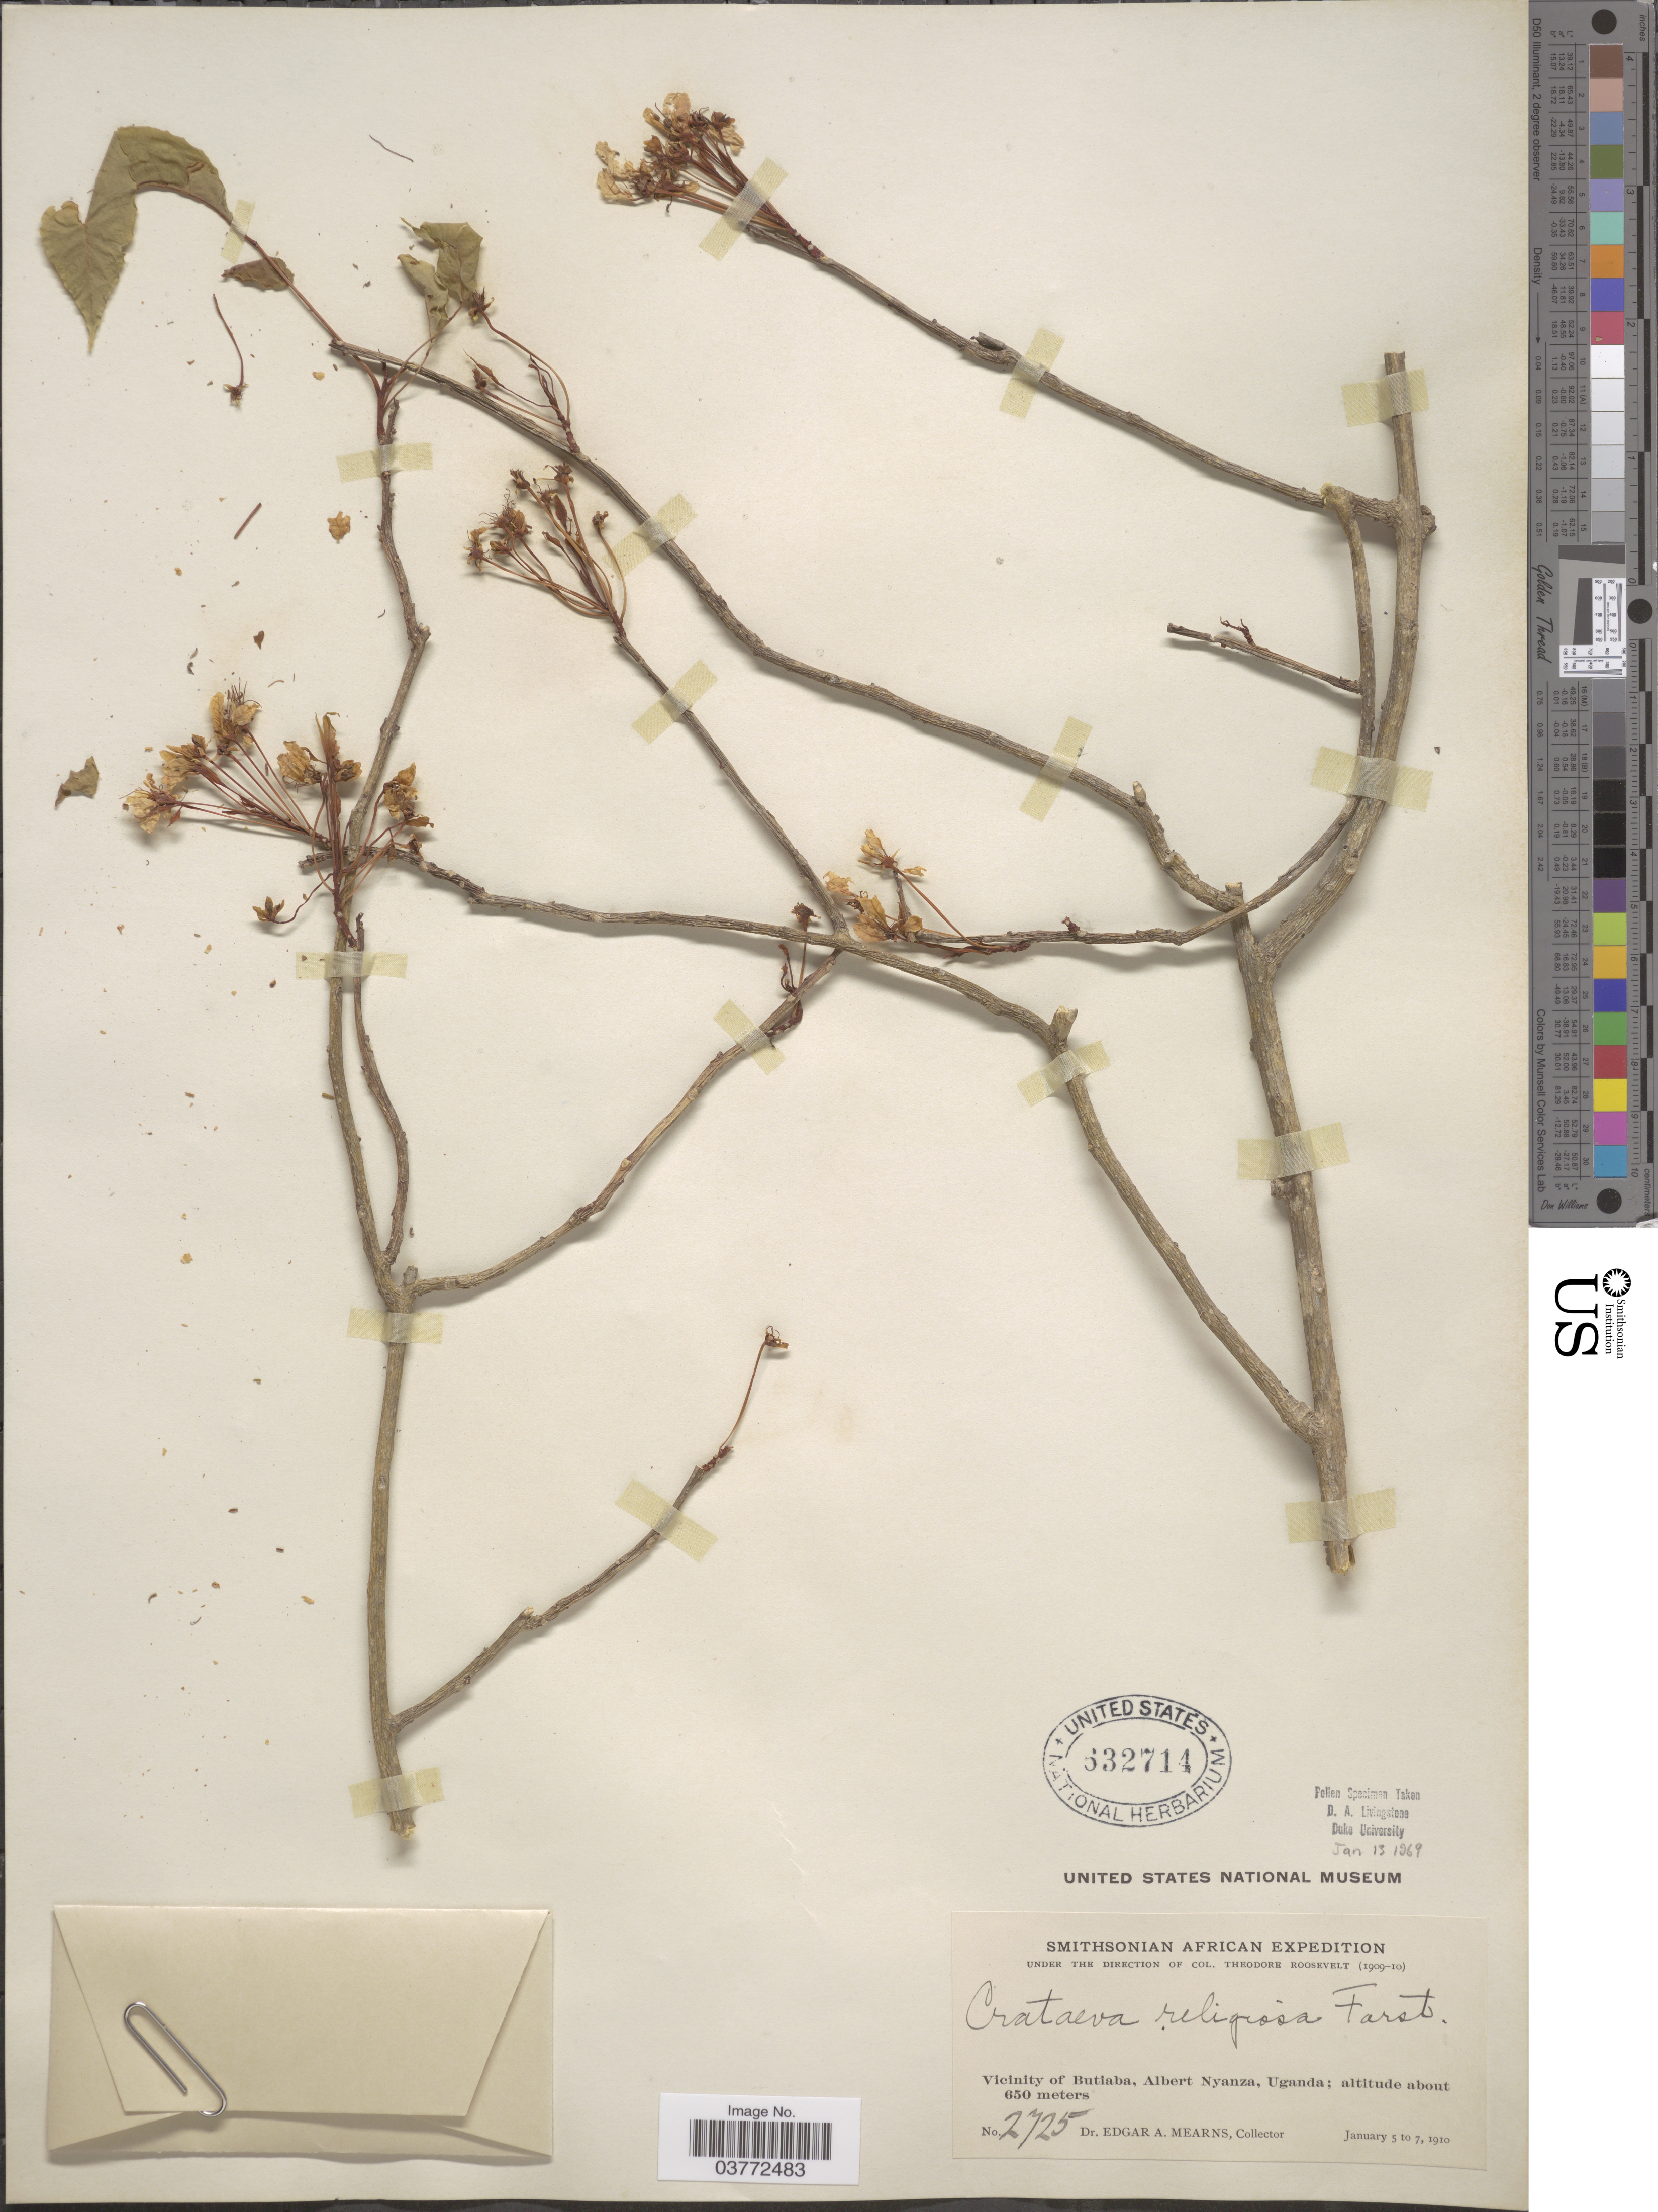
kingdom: Plantae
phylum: Tracheophyta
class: Magnoliopsida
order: Brassicales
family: Capparaceae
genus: Crateva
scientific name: Crateva religiosa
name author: G. Forst.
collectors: E. A. Mearns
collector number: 2725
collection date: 1910-01-05/1910-01-07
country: Uganda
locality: Vicinity of Butiaba, Albert Nyanza.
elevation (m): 650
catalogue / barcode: US 632714